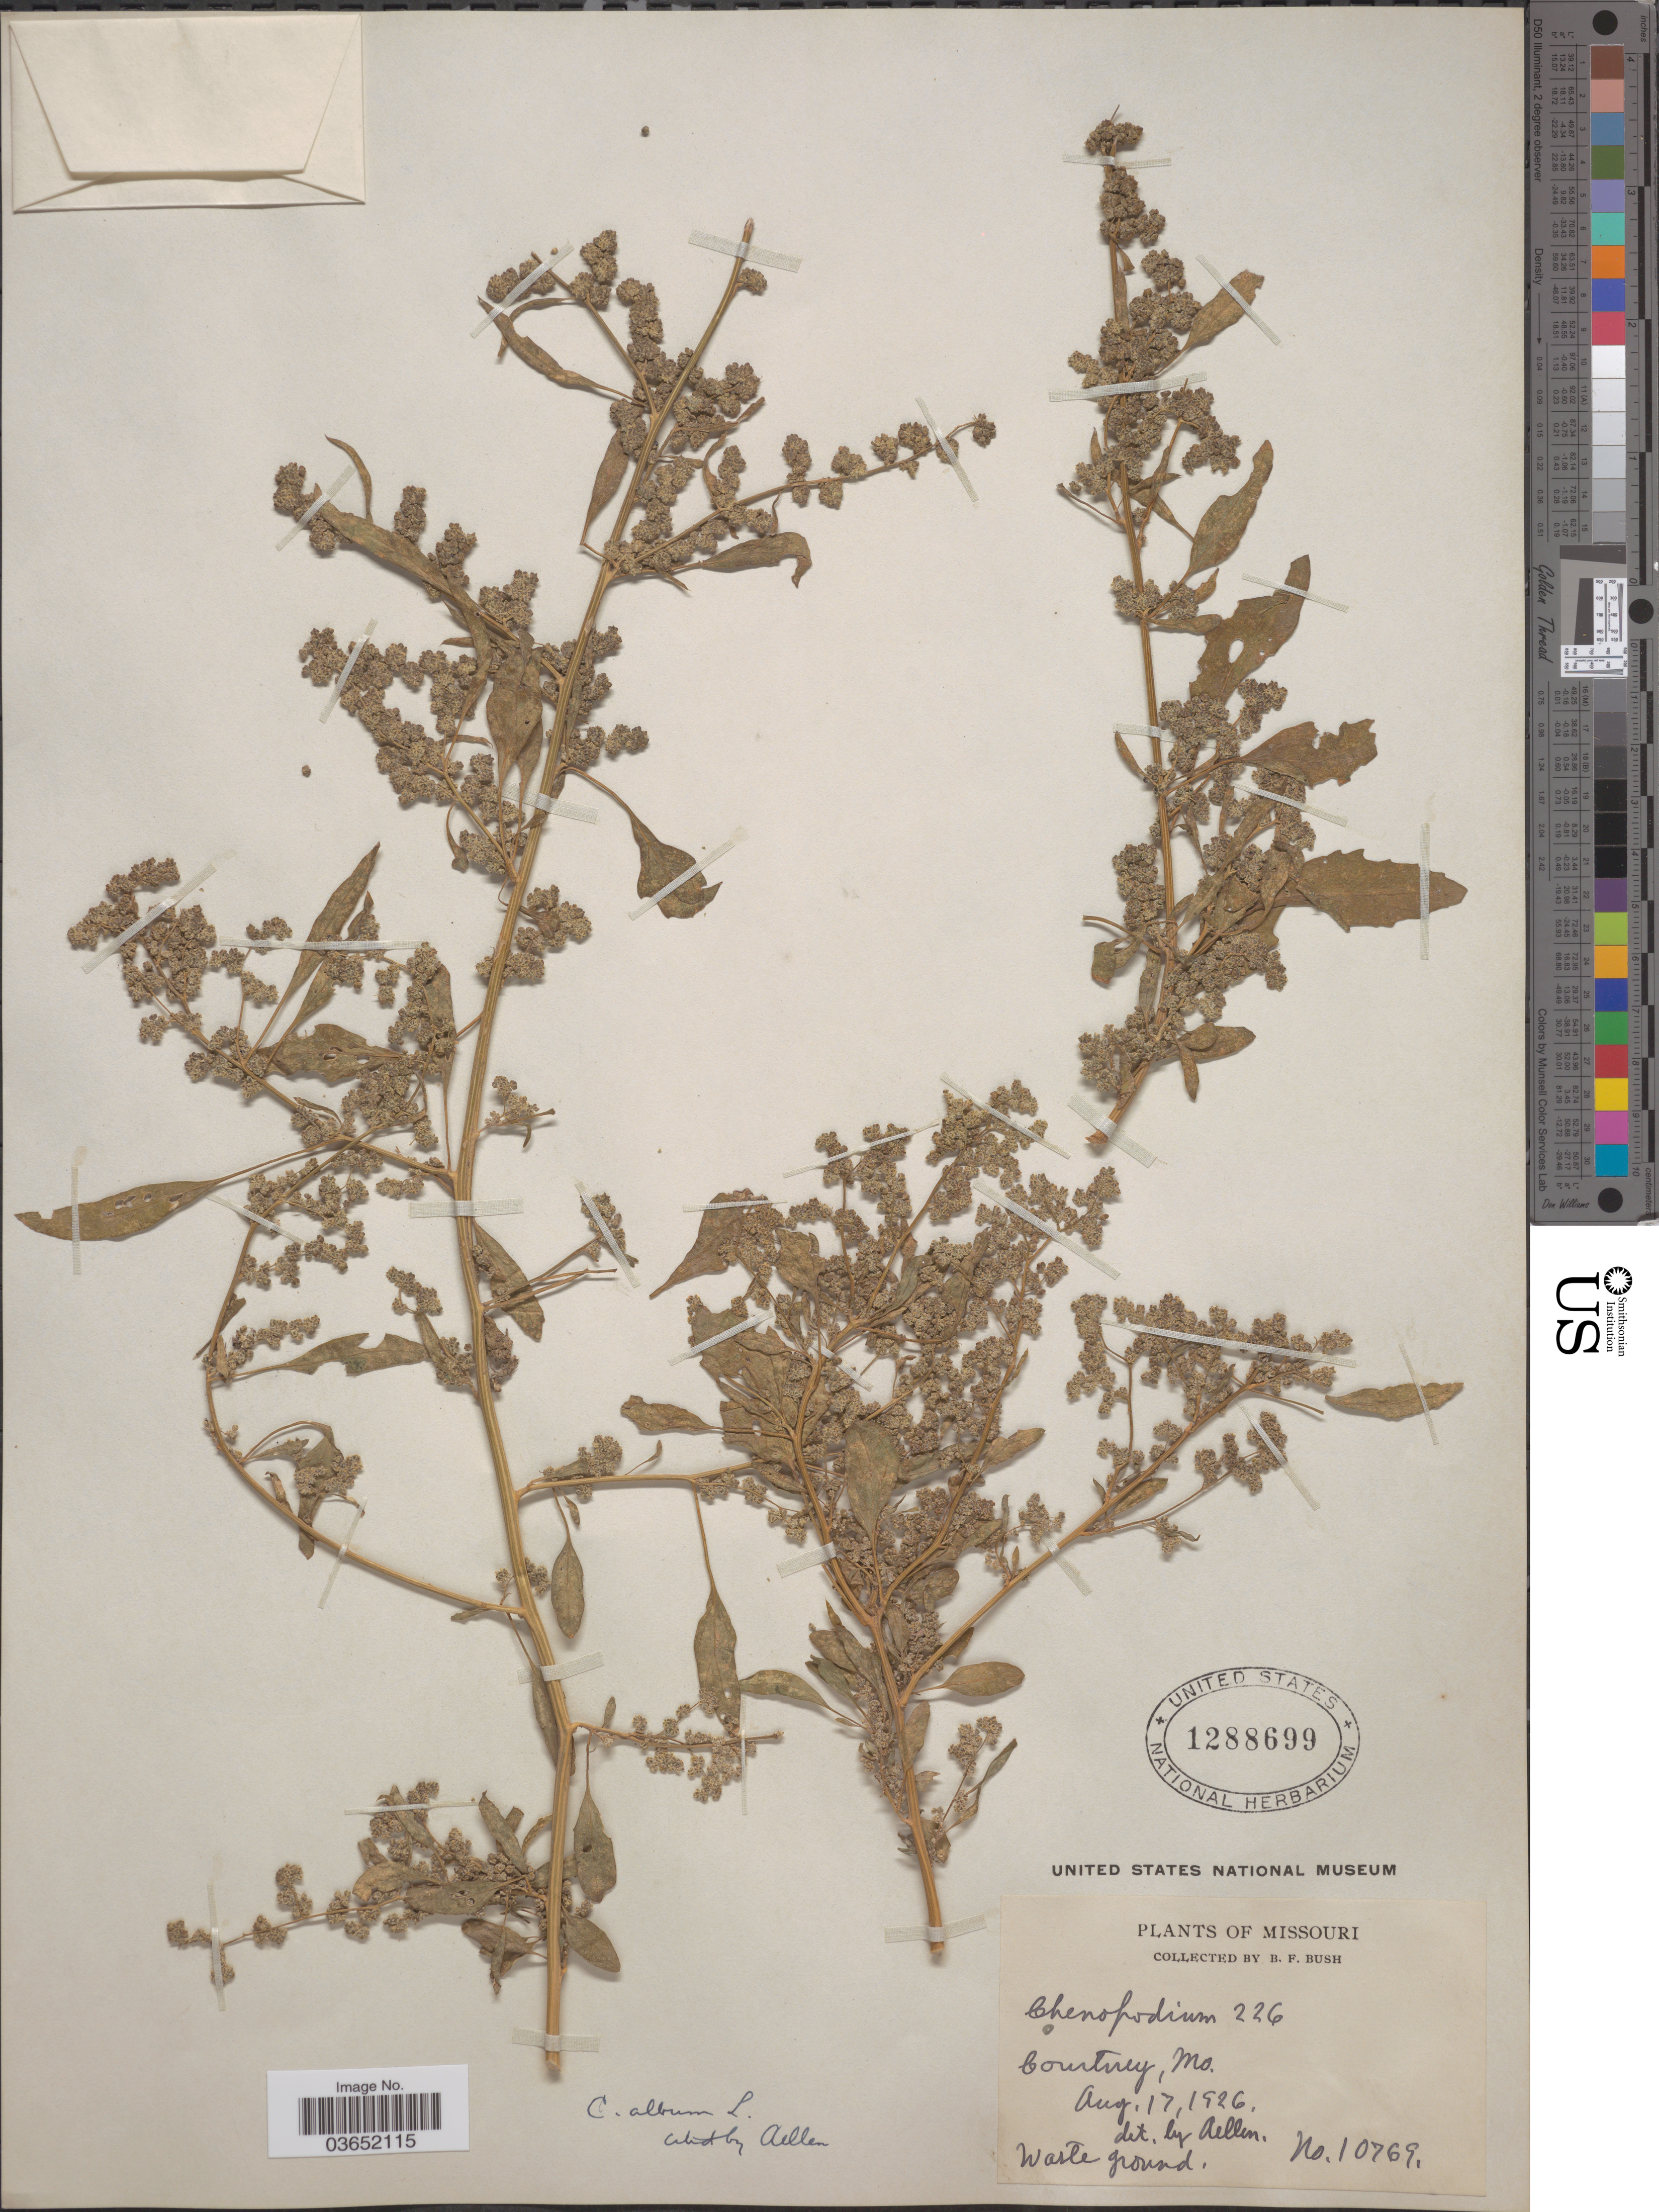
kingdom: Plantae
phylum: Tracheophyta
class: Magnoliopsida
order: Caryophyllales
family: Amaranthaceae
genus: Chenopodium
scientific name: Chenopodium album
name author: L.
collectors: B. F. Bush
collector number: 10769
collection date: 1926-08-17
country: United States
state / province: Missouri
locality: Courtney.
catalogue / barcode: US 1288699